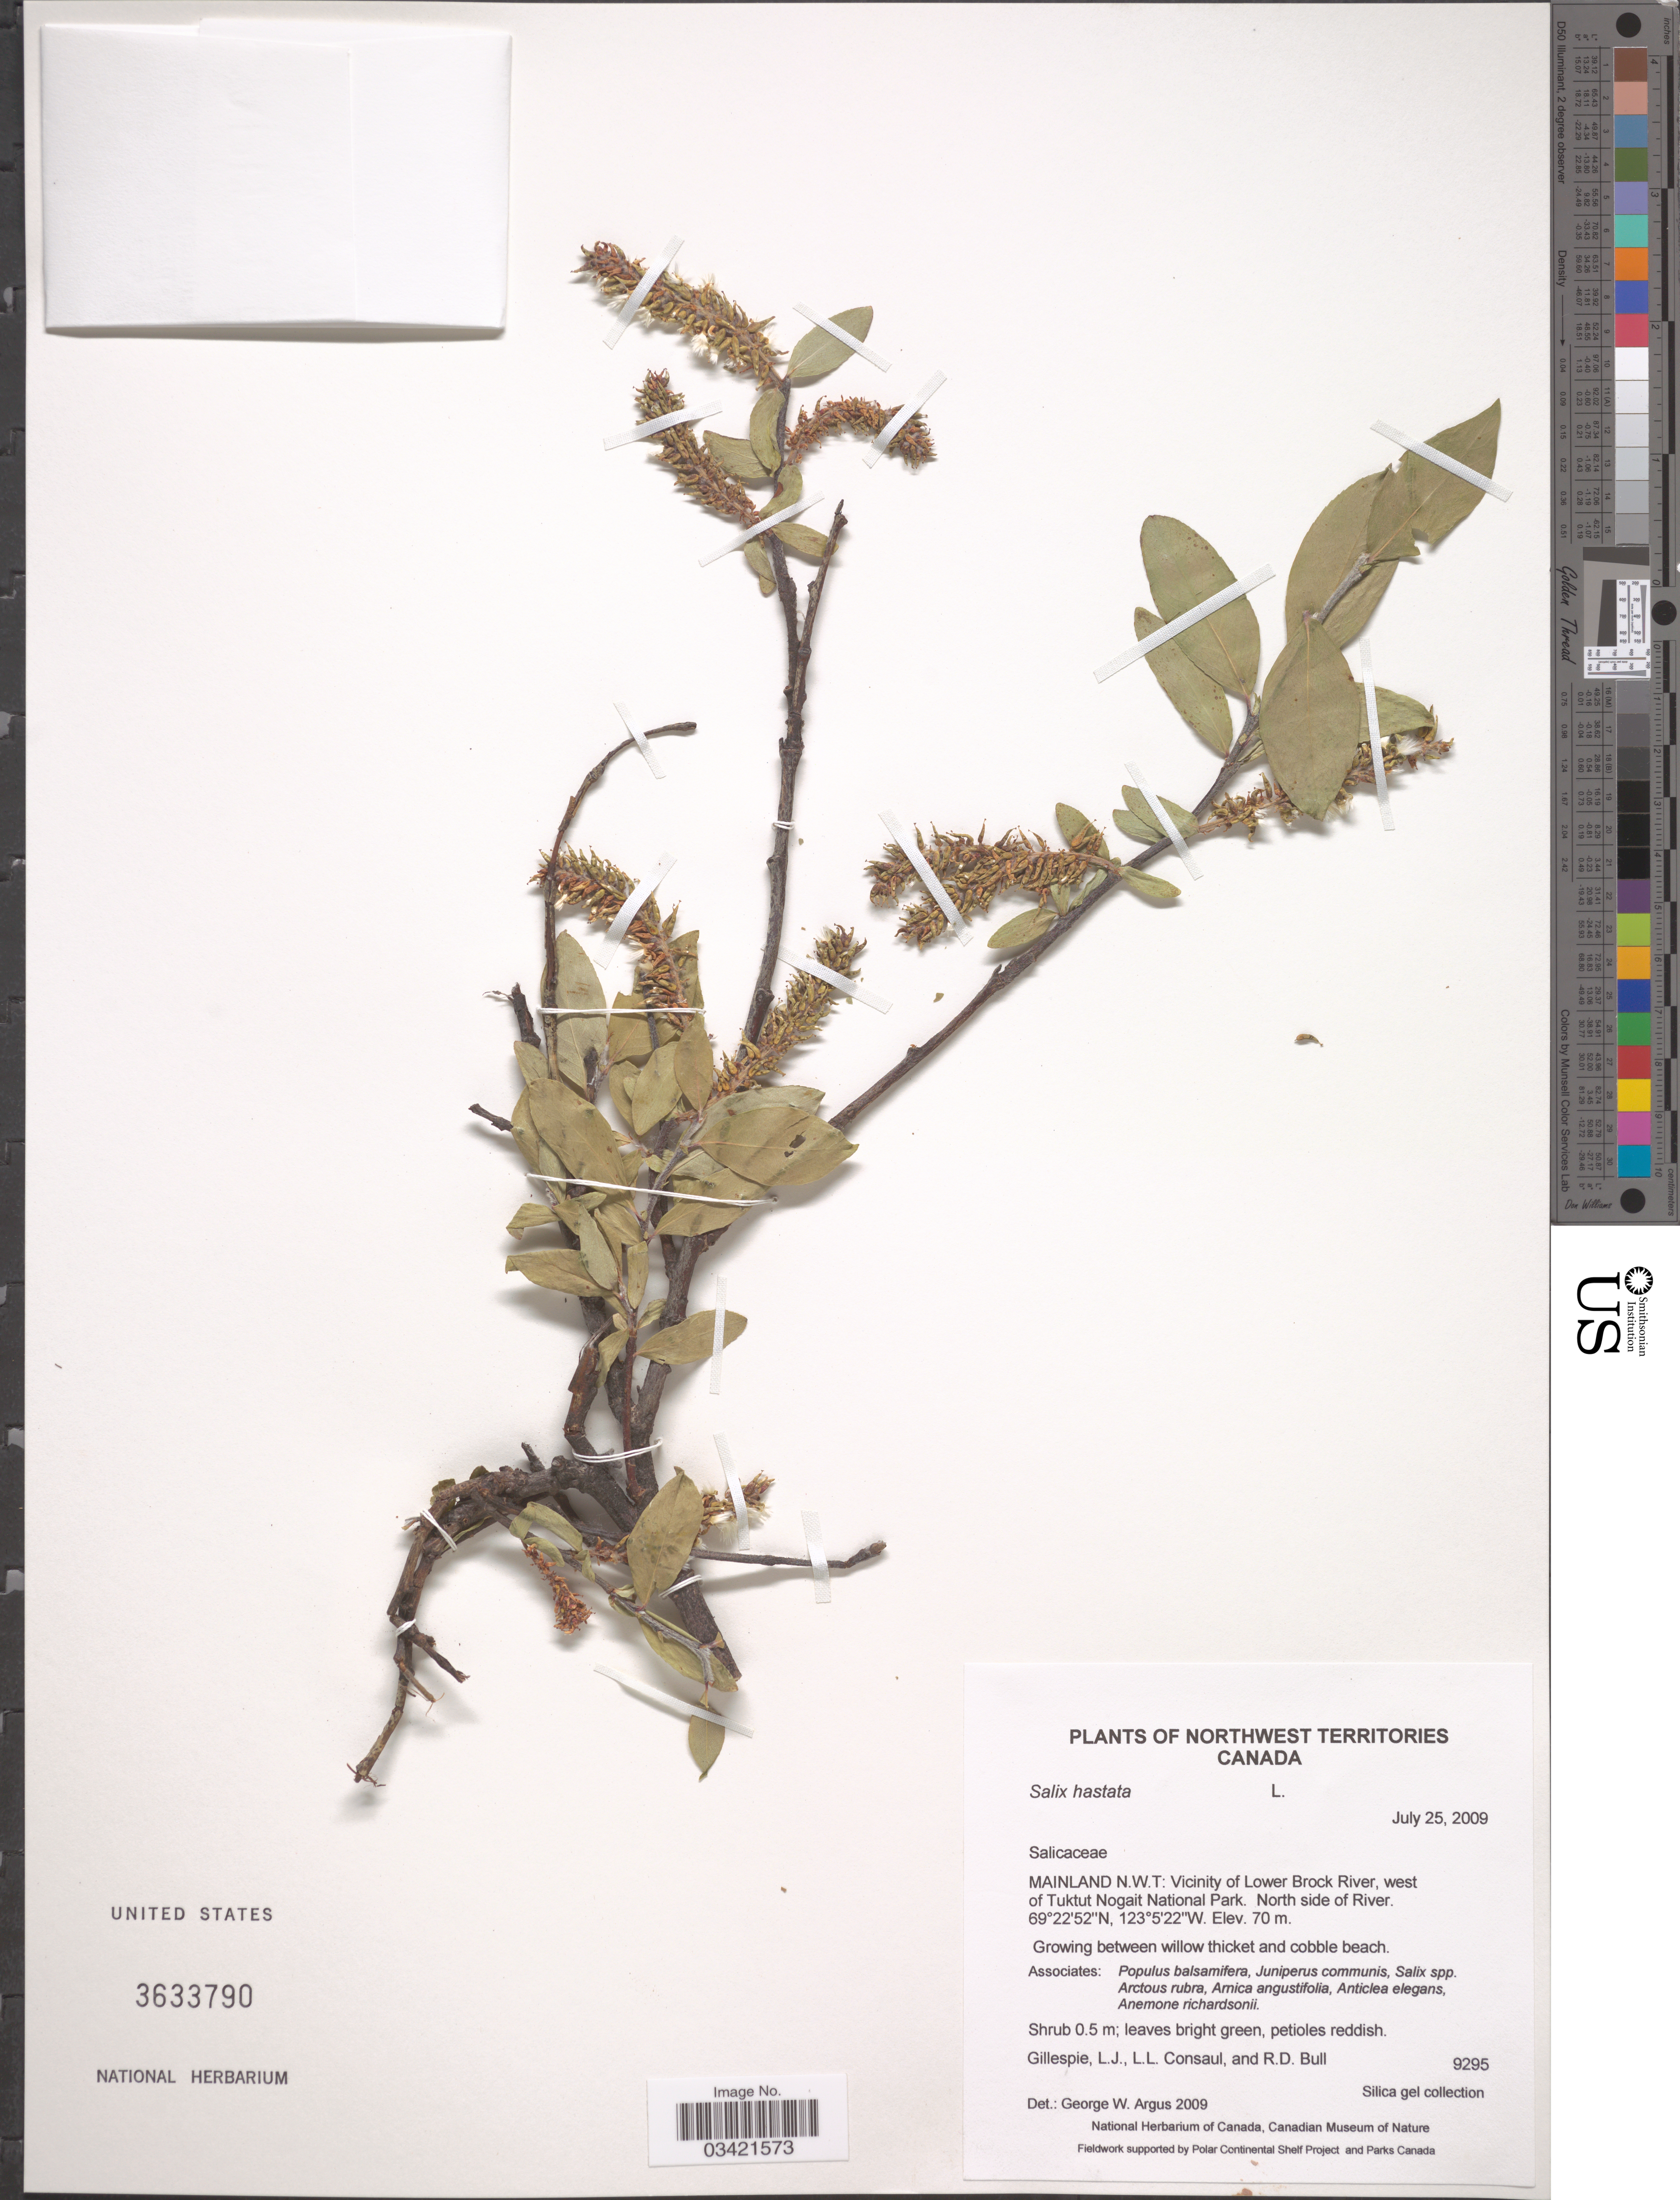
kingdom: Plantae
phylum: Tracheophyta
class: Magnoliopsida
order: Malpighiales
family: Salicaceae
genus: Salix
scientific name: Salix hastata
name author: L.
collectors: L. Gillespie, L. Consaul & R. Bull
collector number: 9295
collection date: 2009-07-25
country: Canada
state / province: Northwest Territories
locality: Mainland N.W.T.: Vicinity of Lower Brock River, west of Tuktut Nogait National Park. North side of River.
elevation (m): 70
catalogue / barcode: US 3633790